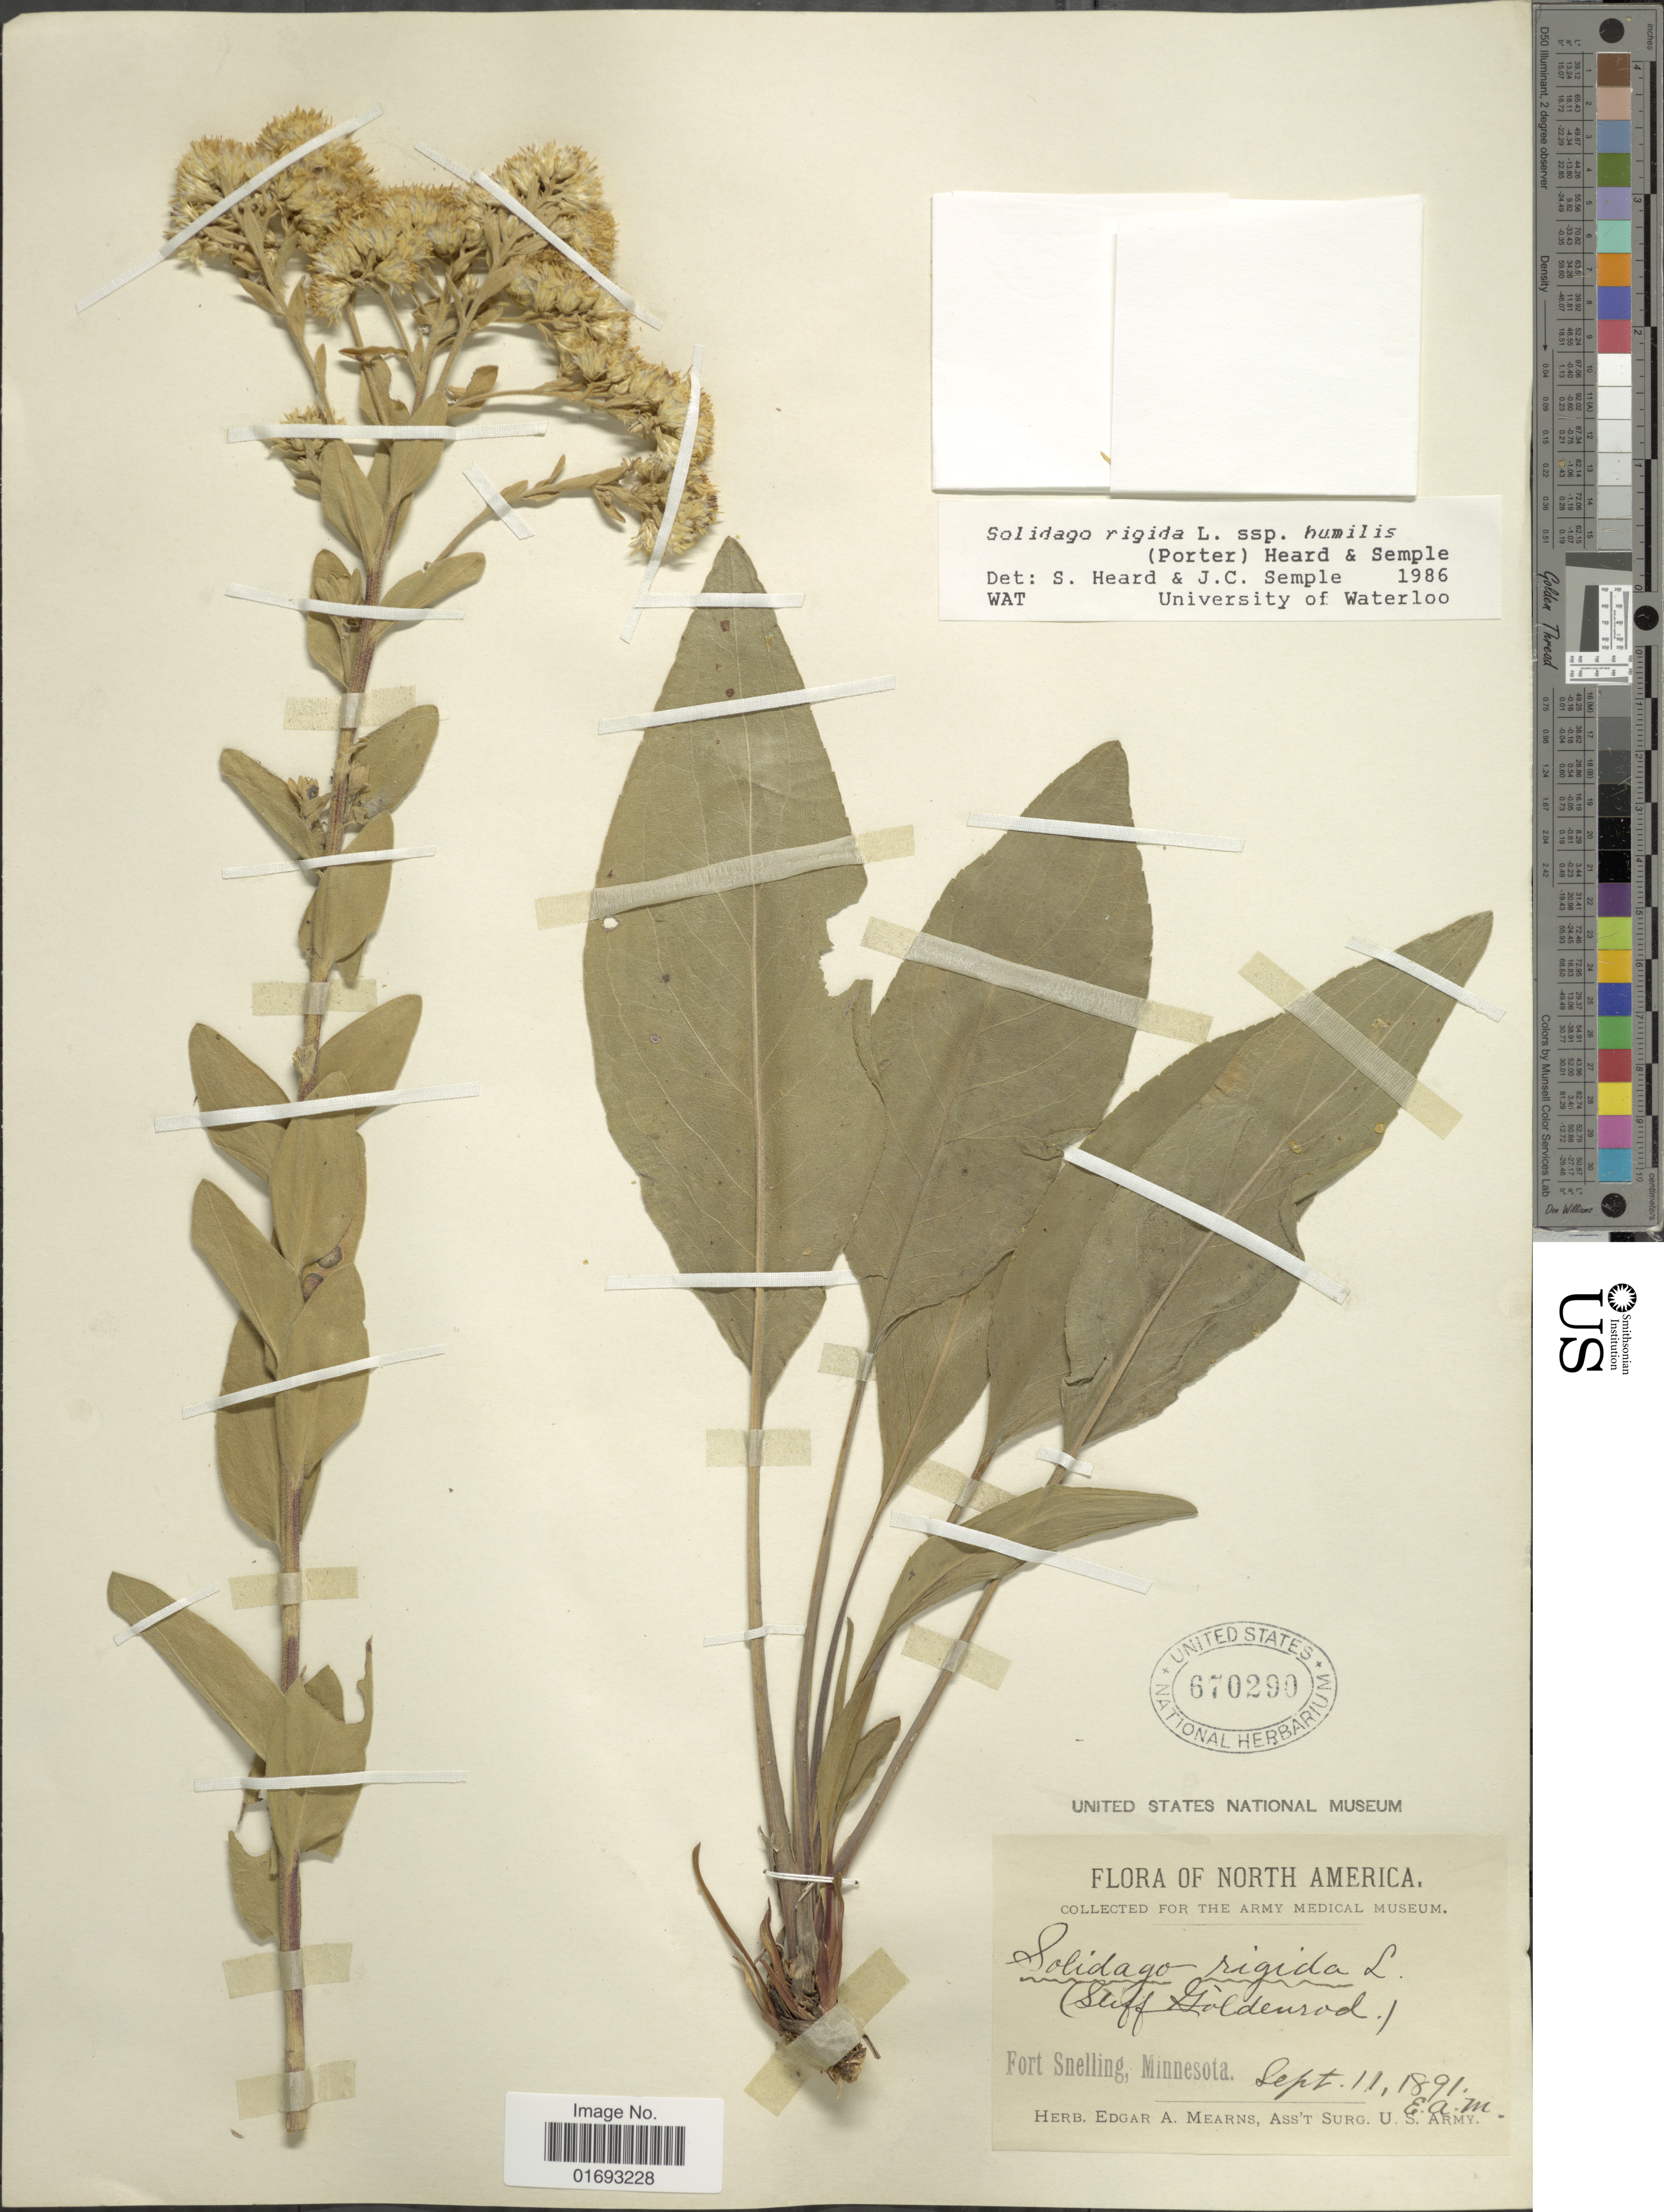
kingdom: Plantae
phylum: Tracheophyta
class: Magnoliopsida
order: Asterales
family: Asteraceae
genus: Oligoneuron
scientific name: Oligoneuron rigidum var. humile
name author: (Porter) G.L. Nesom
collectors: E. A. Mearns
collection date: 1891-09-11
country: United States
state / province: Minnesota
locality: North America, Fort Snelling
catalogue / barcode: US 670290